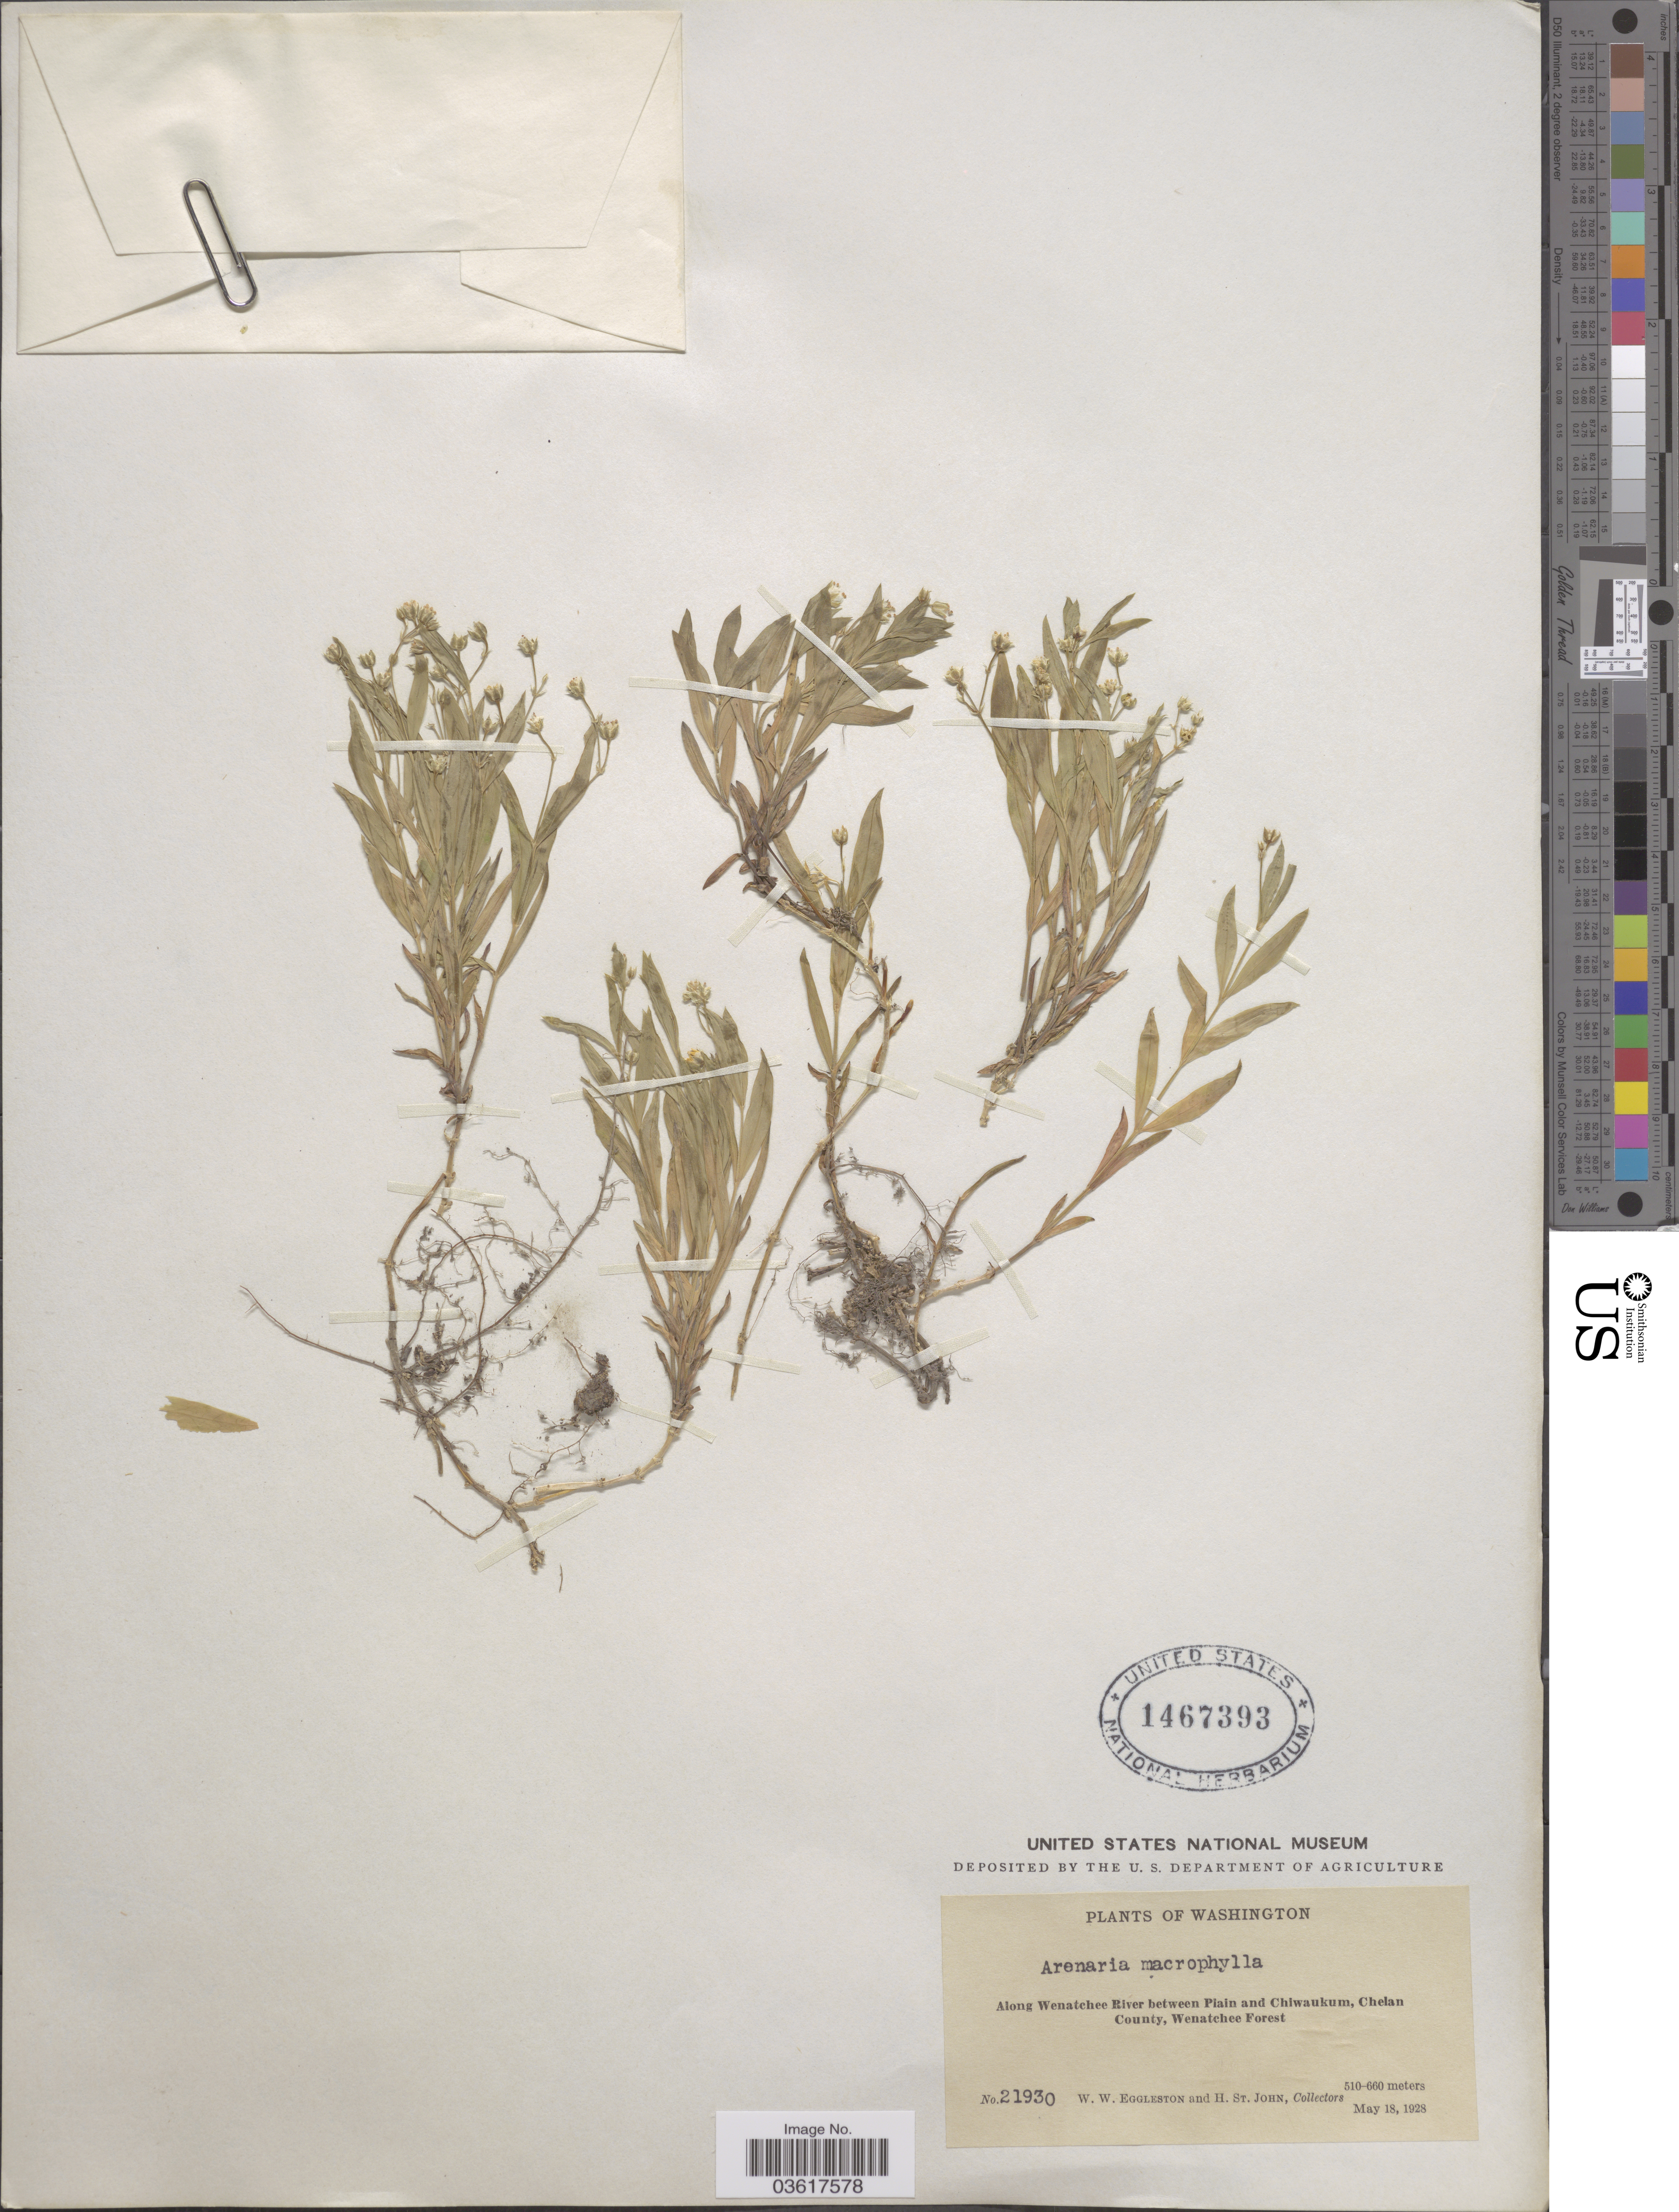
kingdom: Plantae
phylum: Tracheophyta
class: Magnoliopsida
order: Caryophyllales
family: Caryophyllaceae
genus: Moehringia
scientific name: Moehringia macrophylla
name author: (Hook.) Fenzl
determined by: Strong, Mark T., (BOT), Smithsonian Institution - National Museum of Natural History (UNITED STATES)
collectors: W. W. Eggleston & H. St. John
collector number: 21930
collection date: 1928-05-18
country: United States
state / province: Washington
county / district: Chelan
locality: Along Wenatchee River between Plain and Chiwaukum, Chelan County, Wenatchee Forest.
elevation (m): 510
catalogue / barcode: US 1467393